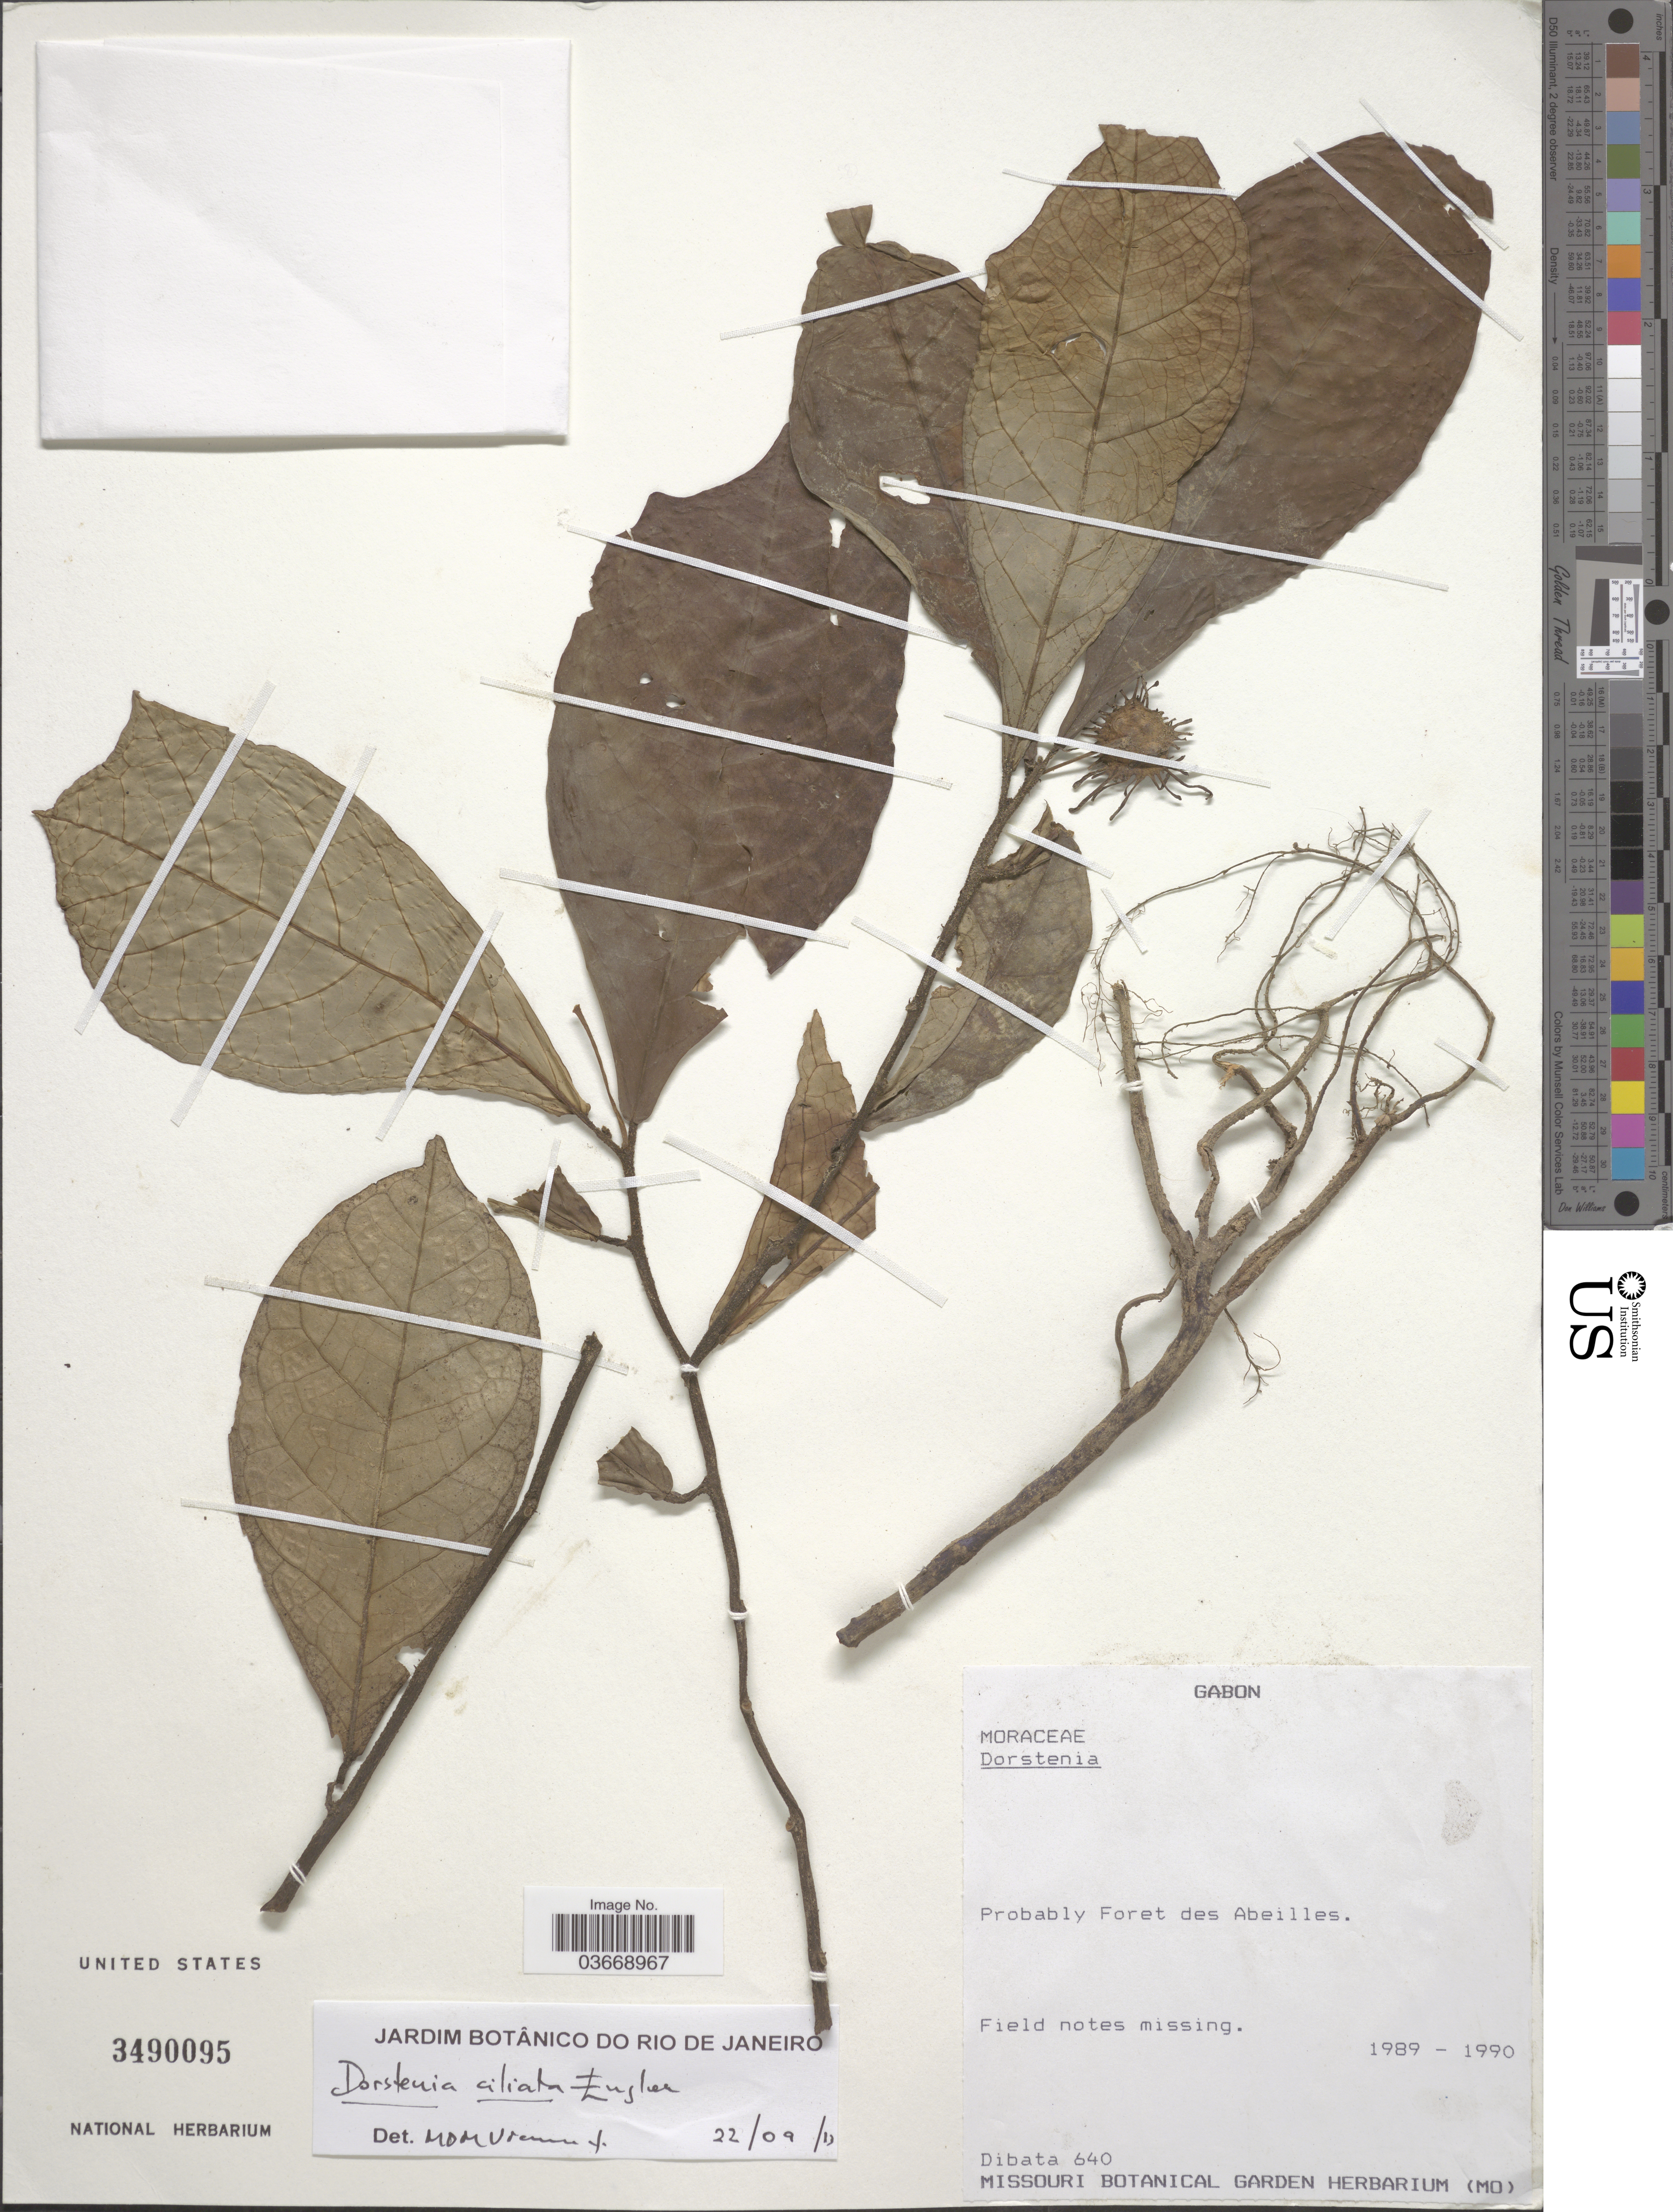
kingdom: Plantae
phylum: Tracheophyta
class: Magnoliopsida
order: Rosales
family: Moraceae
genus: Dorstenia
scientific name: Dorstenia ciliata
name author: Engl.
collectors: Dibata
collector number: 640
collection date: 1989/1990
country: Gabon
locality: Probably Foret des Abeilles.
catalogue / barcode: US 3490095